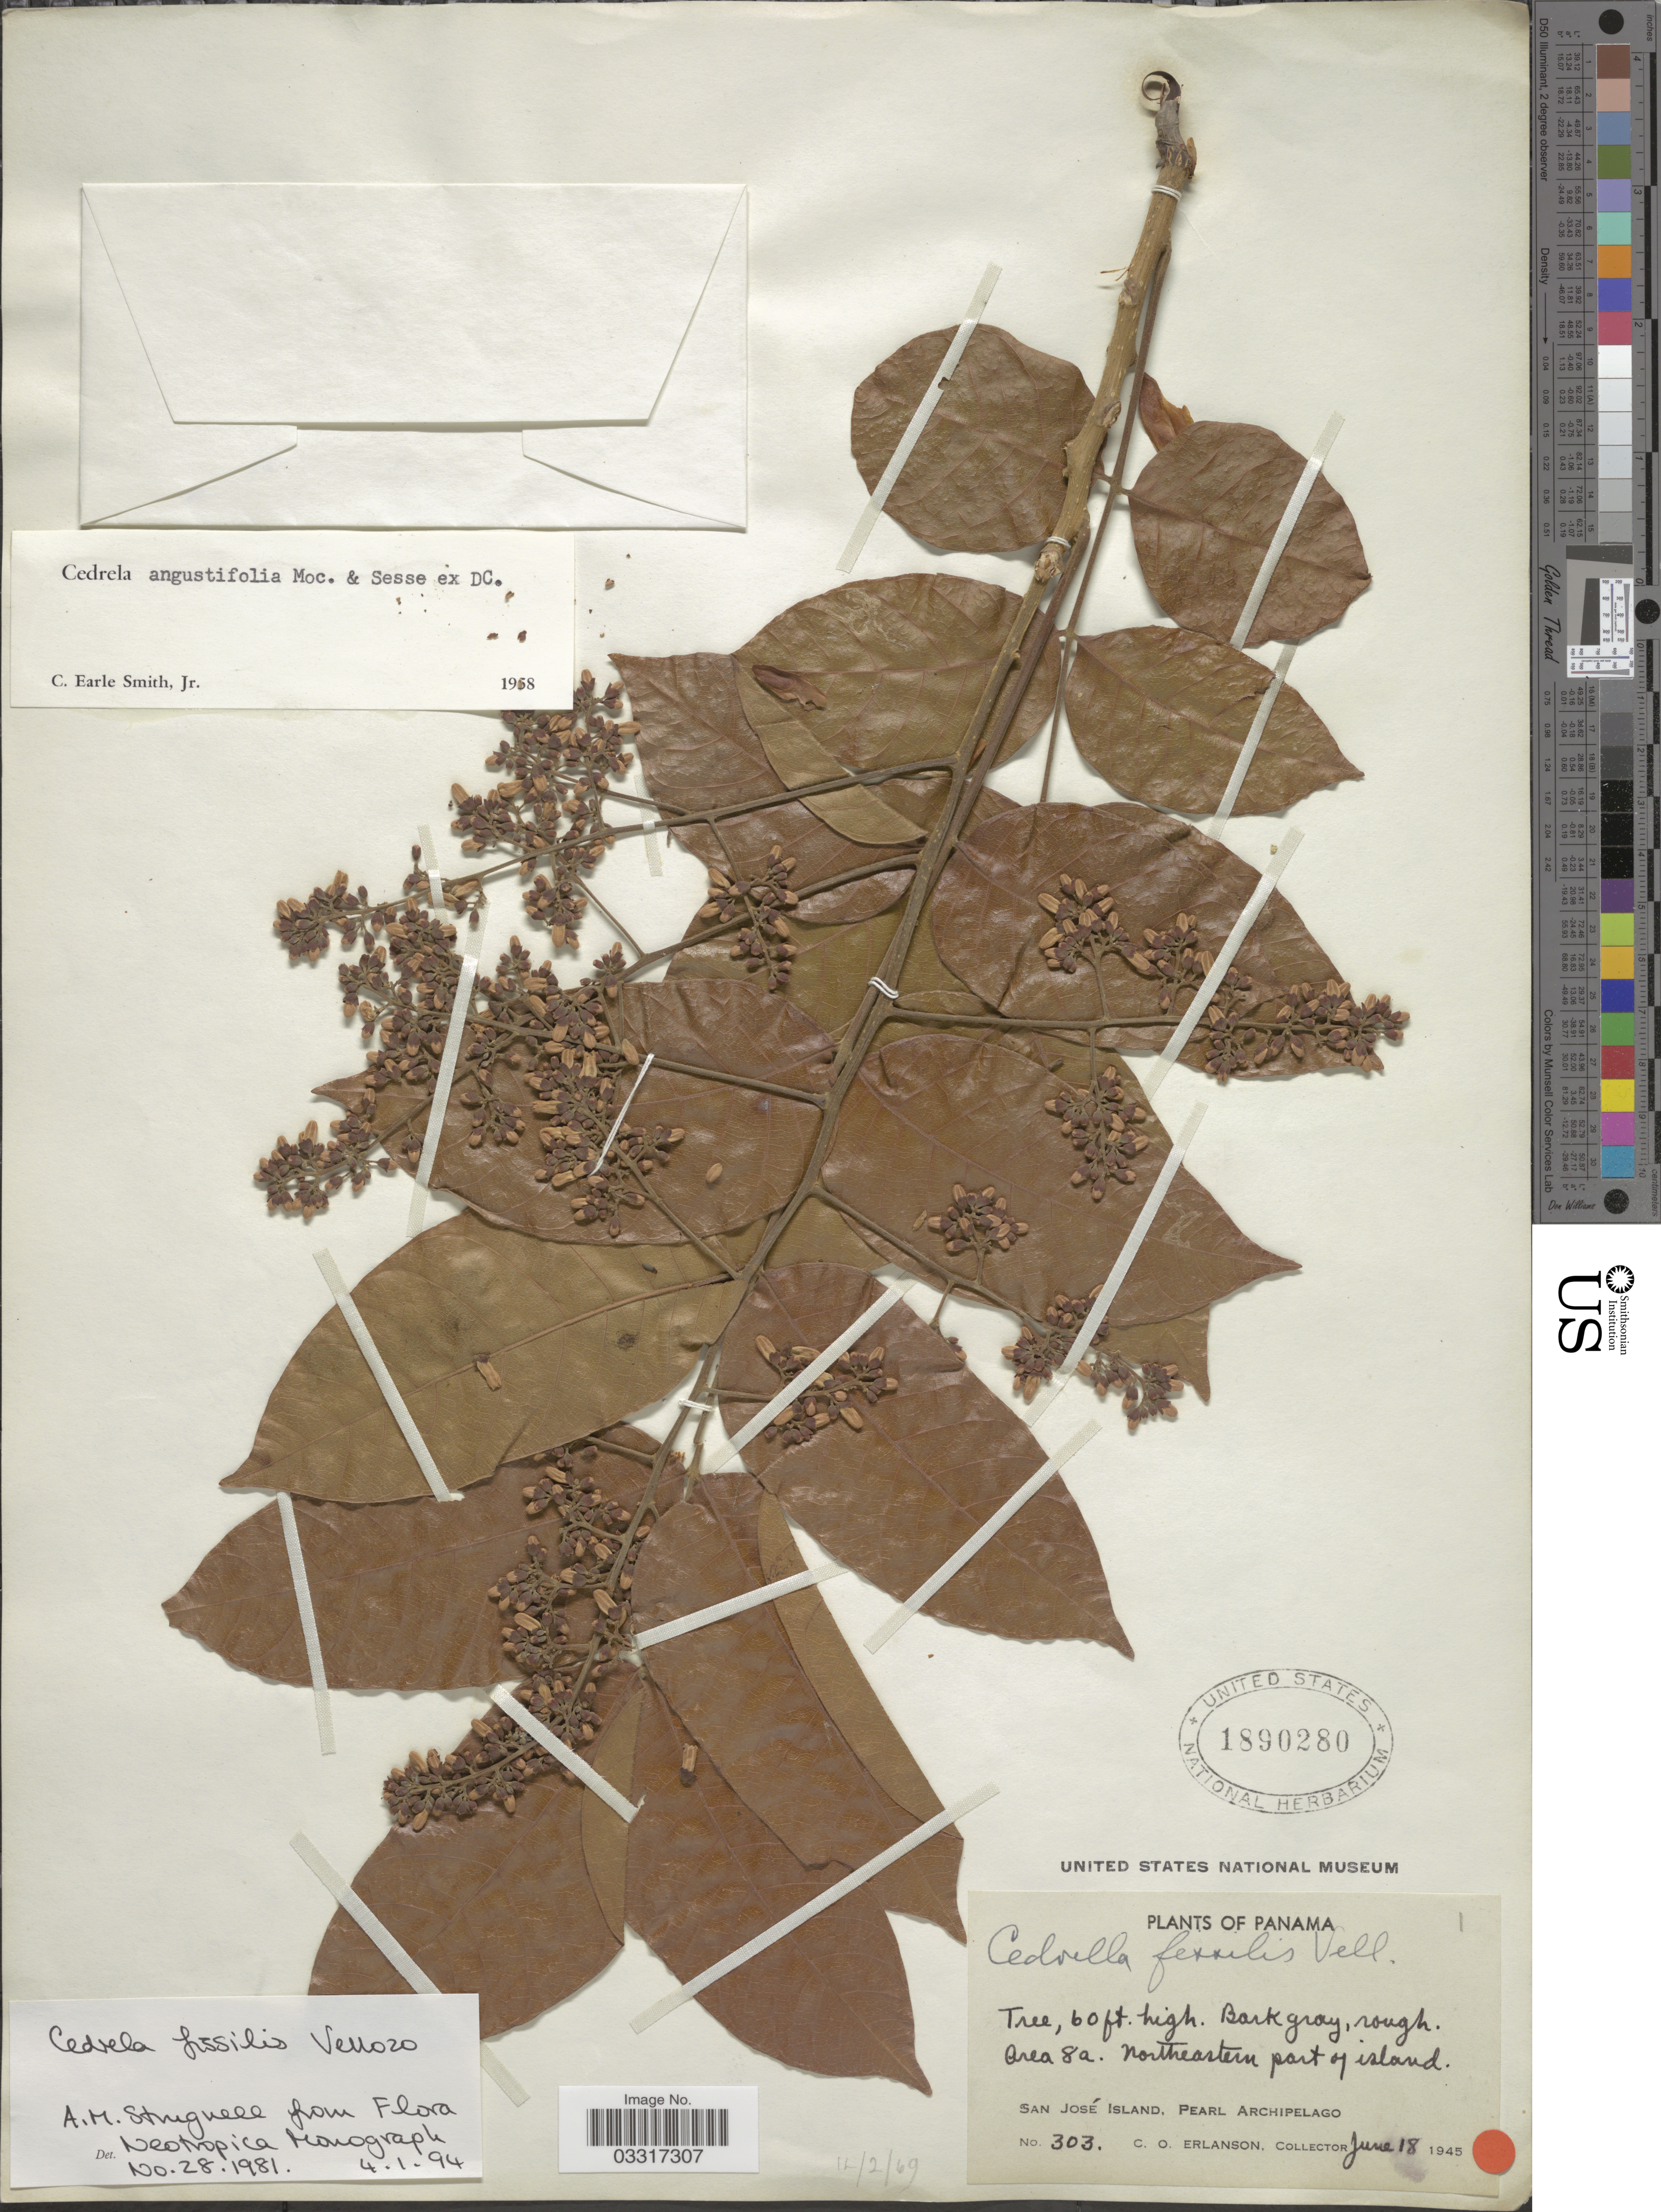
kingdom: Plantae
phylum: Tracheophyta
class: Magnoliopsida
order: Sapindales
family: Meliaceae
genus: Cedrela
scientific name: Cedrela fissilis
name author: Vell.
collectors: C. O. Erlanson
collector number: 303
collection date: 1945-06-18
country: Panama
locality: Area 8a. Northeastern part of island. San José Island, Pearl Archipelago.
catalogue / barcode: US 1890280